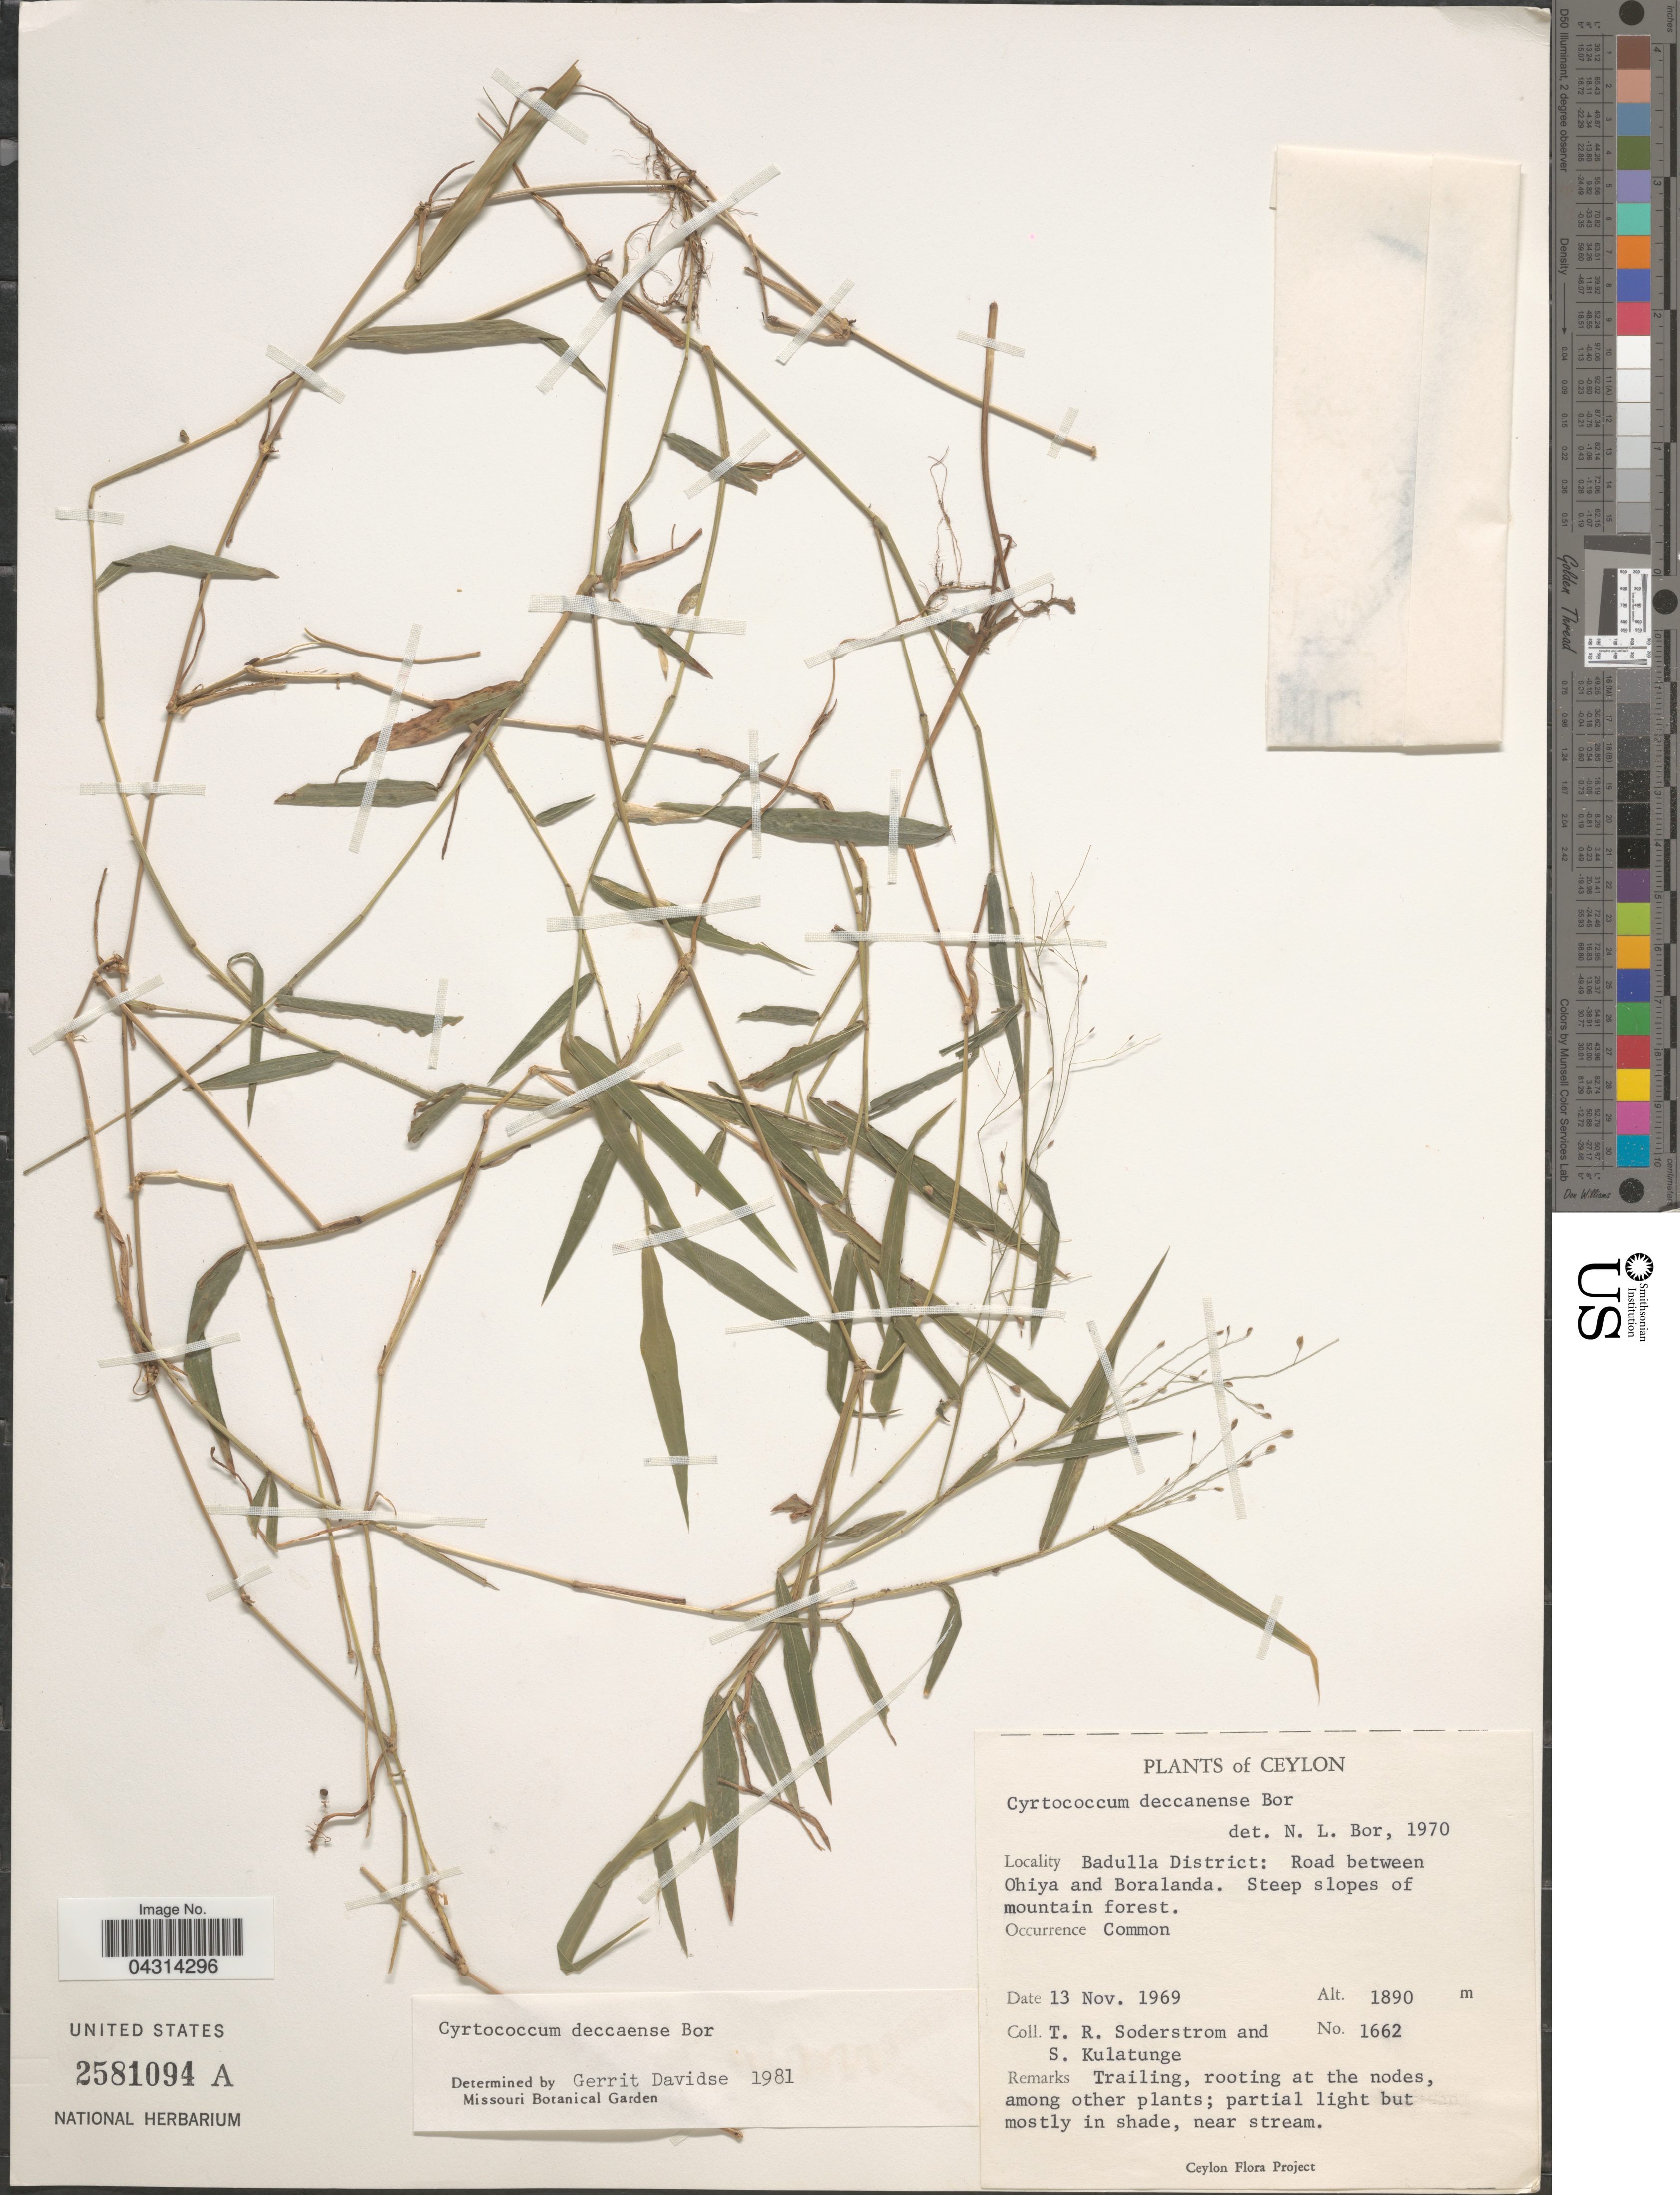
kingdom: Plantae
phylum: Tracheophyta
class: Liliopsida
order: Poales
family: Poaceae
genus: Cyrtococcum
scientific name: Cyrtococcum deccanense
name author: Bor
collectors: T. R. Soderstrom & S. Kulatunge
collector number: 1662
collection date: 1969-11-13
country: Sri Lanka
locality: Ceylon. Badulla District: Road between Ohiya and Boralanda. Steep slopes of mountain forest.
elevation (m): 1890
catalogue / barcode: US 2581094A